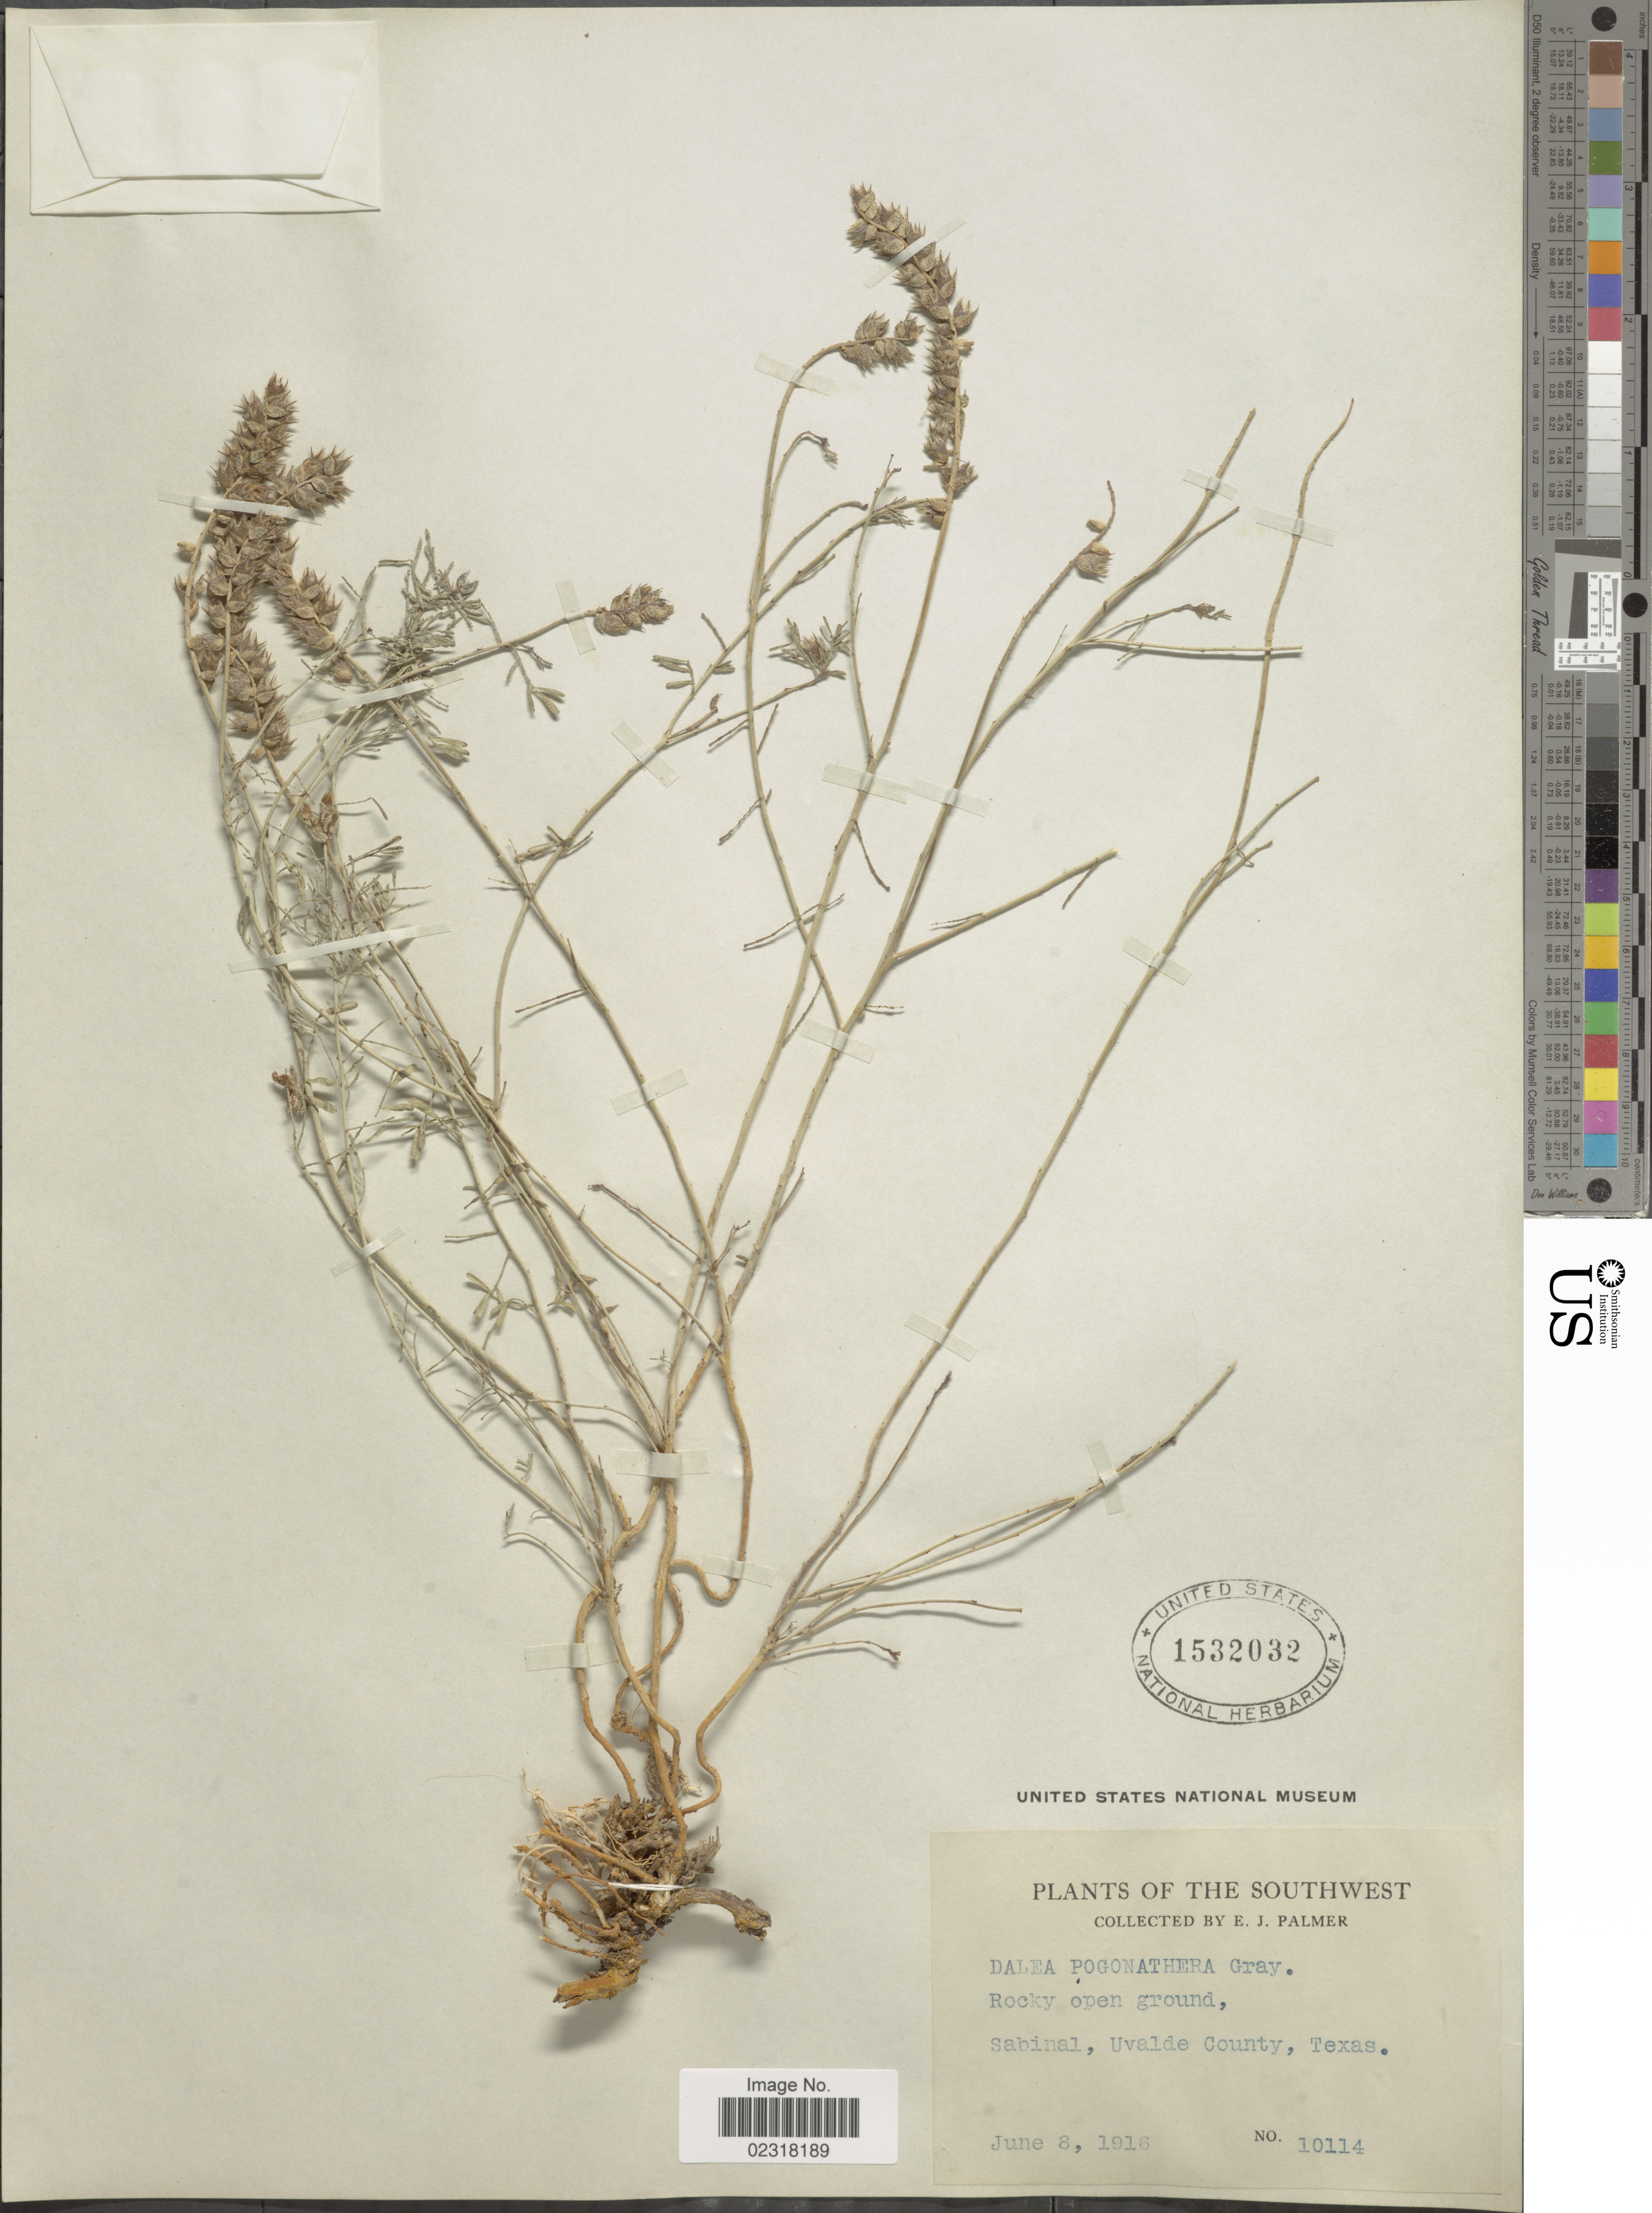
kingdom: Plantae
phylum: Tracheophyta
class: Magnoliopsida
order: Fabales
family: Fabaceae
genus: Dalea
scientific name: Dalea pogonathera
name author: A. Gray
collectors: E. J. Palmer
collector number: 10114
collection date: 1916-06-08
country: United States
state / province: Texas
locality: The Southwest, Rocky open ground, Sabinal, Uvalde County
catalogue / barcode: US 1532032